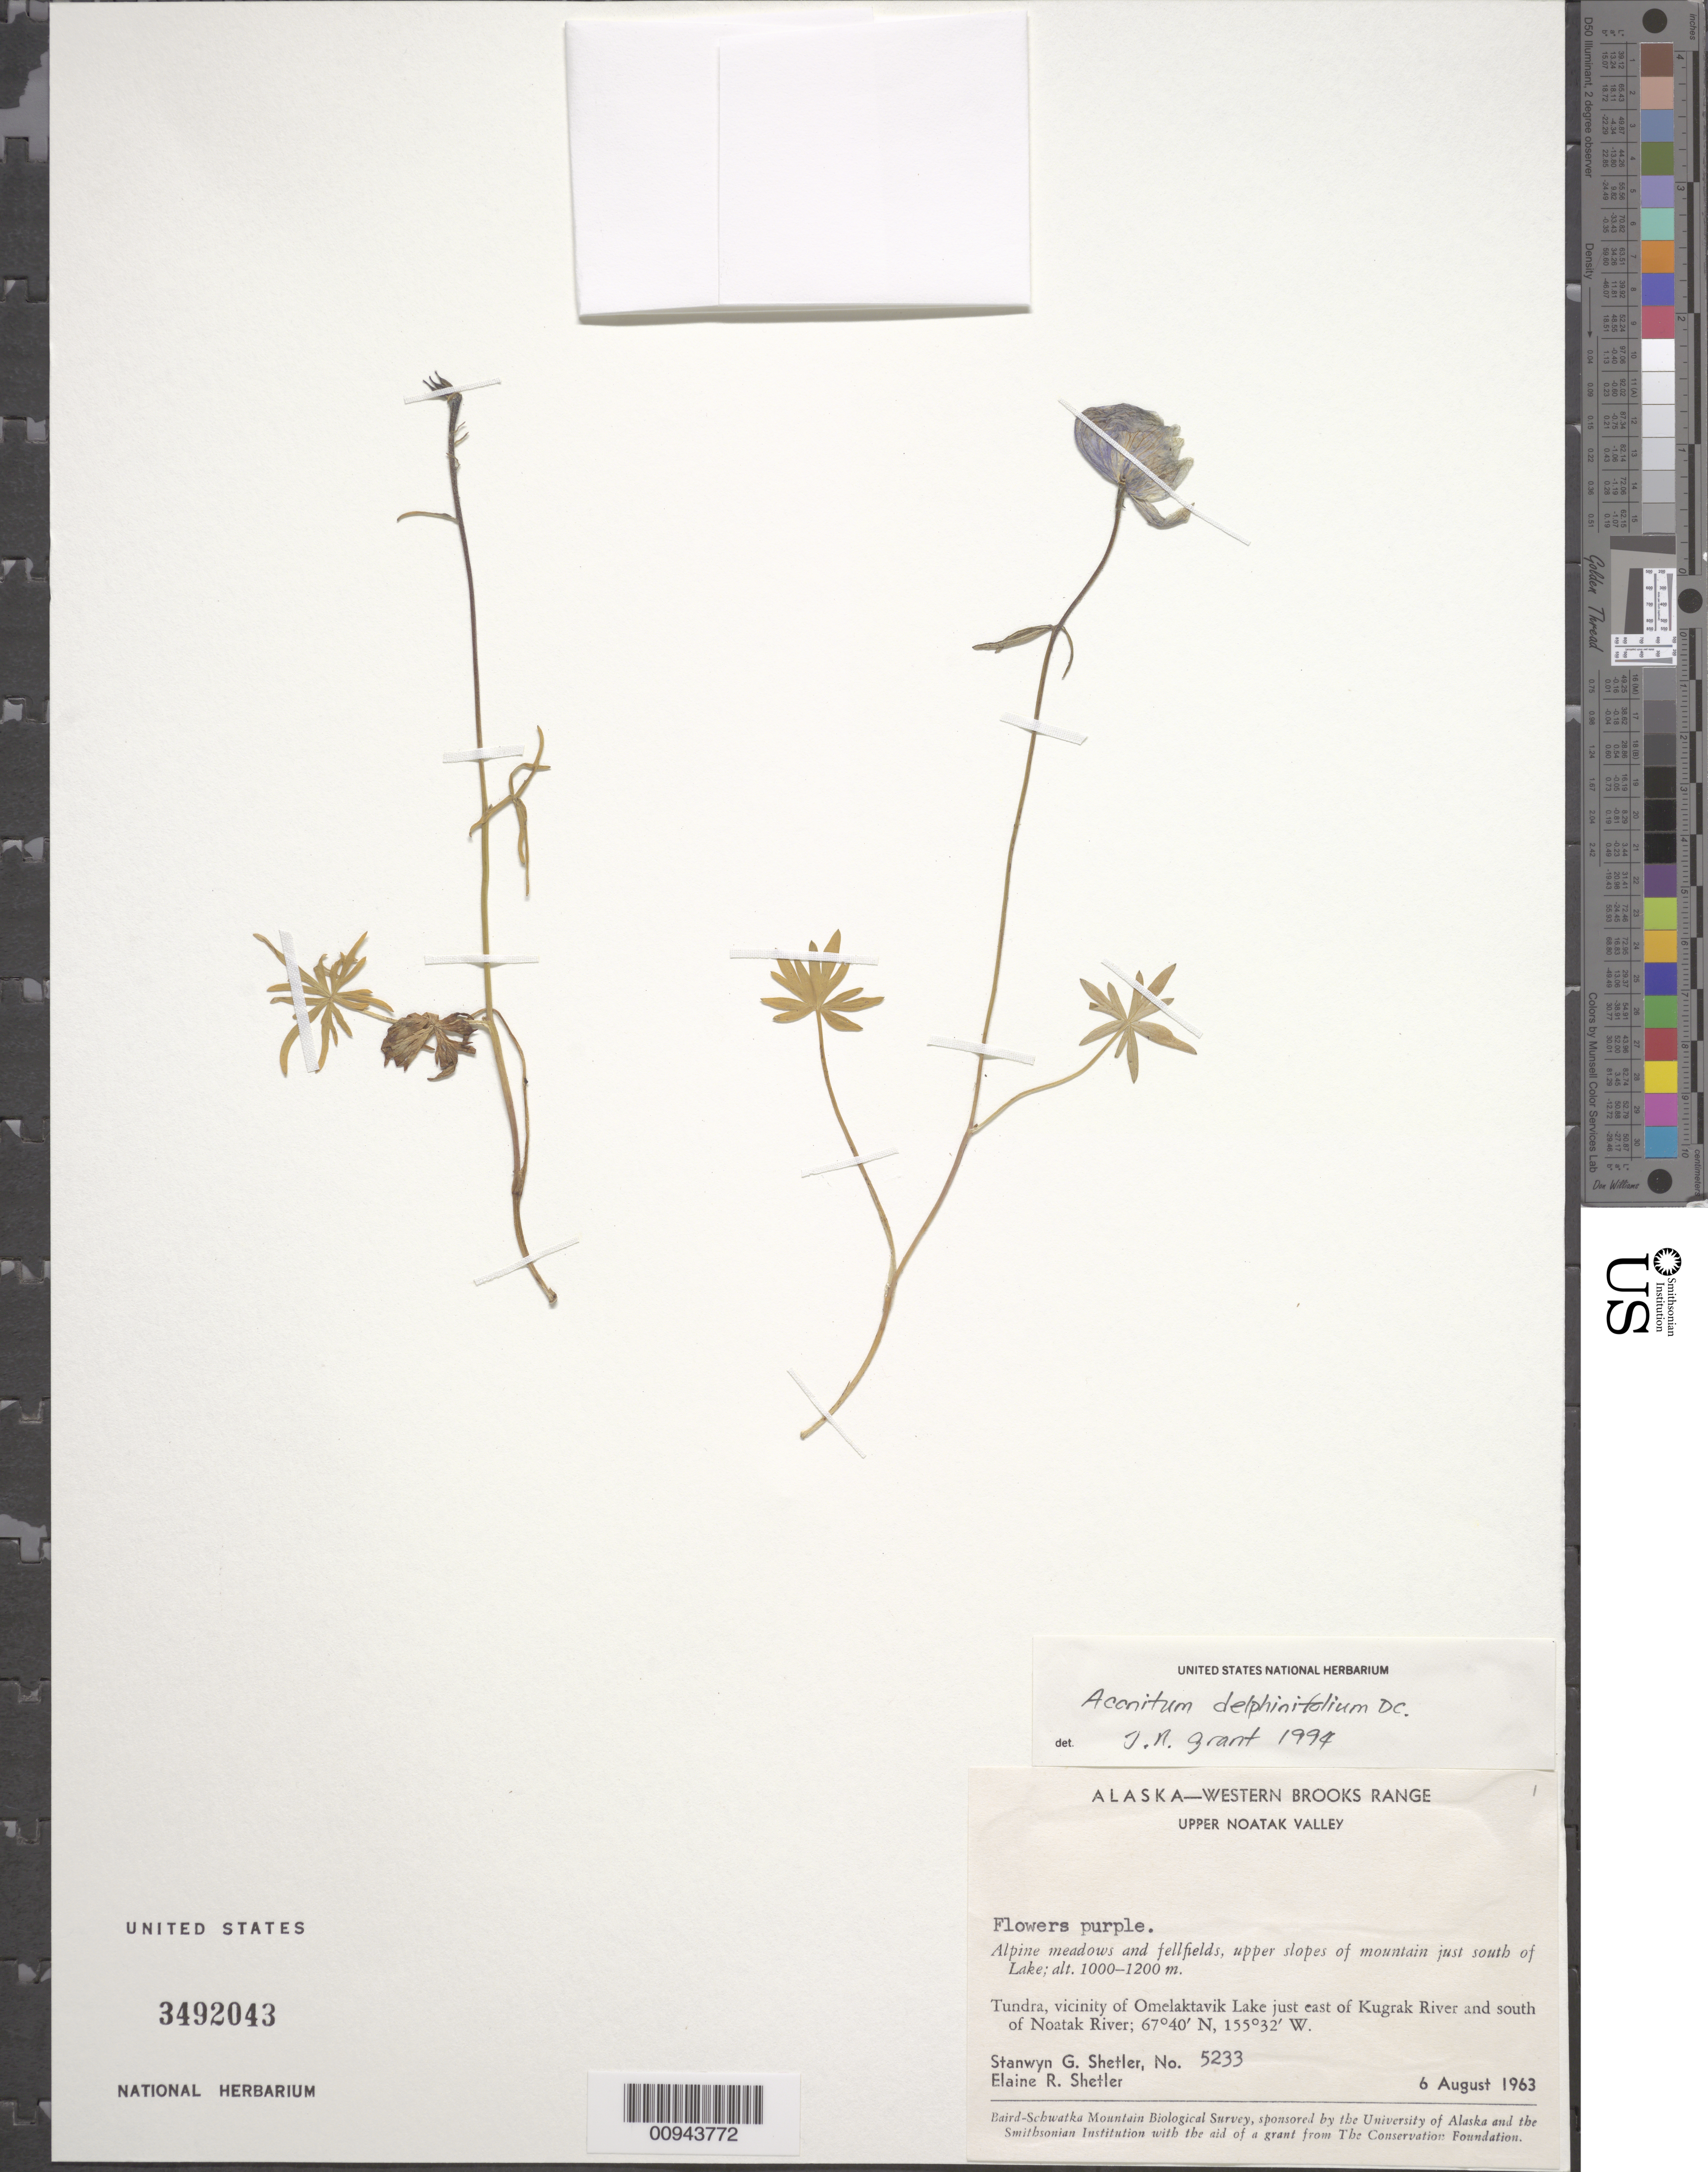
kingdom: Plantae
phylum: Tracheophyta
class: Magnoliopsida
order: Ranunculales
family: Ranunculaceae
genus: Aconitum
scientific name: Aconitum delphinifolium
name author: DC.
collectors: S. Shetler & E. R. Shetler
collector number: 5233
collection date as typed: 06 Aug 1963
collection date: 1963-08-06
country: United States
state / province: Alaska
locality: Vicinity of Omelaktavik Lake just east of Kugrak River and south of Noatak River. Western Brooks Range, Upper Noatak Valley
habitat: Tundra. Alpine meadows and fellfields, upper slopes of mountain just south of Lake.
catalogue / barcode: US 3492043